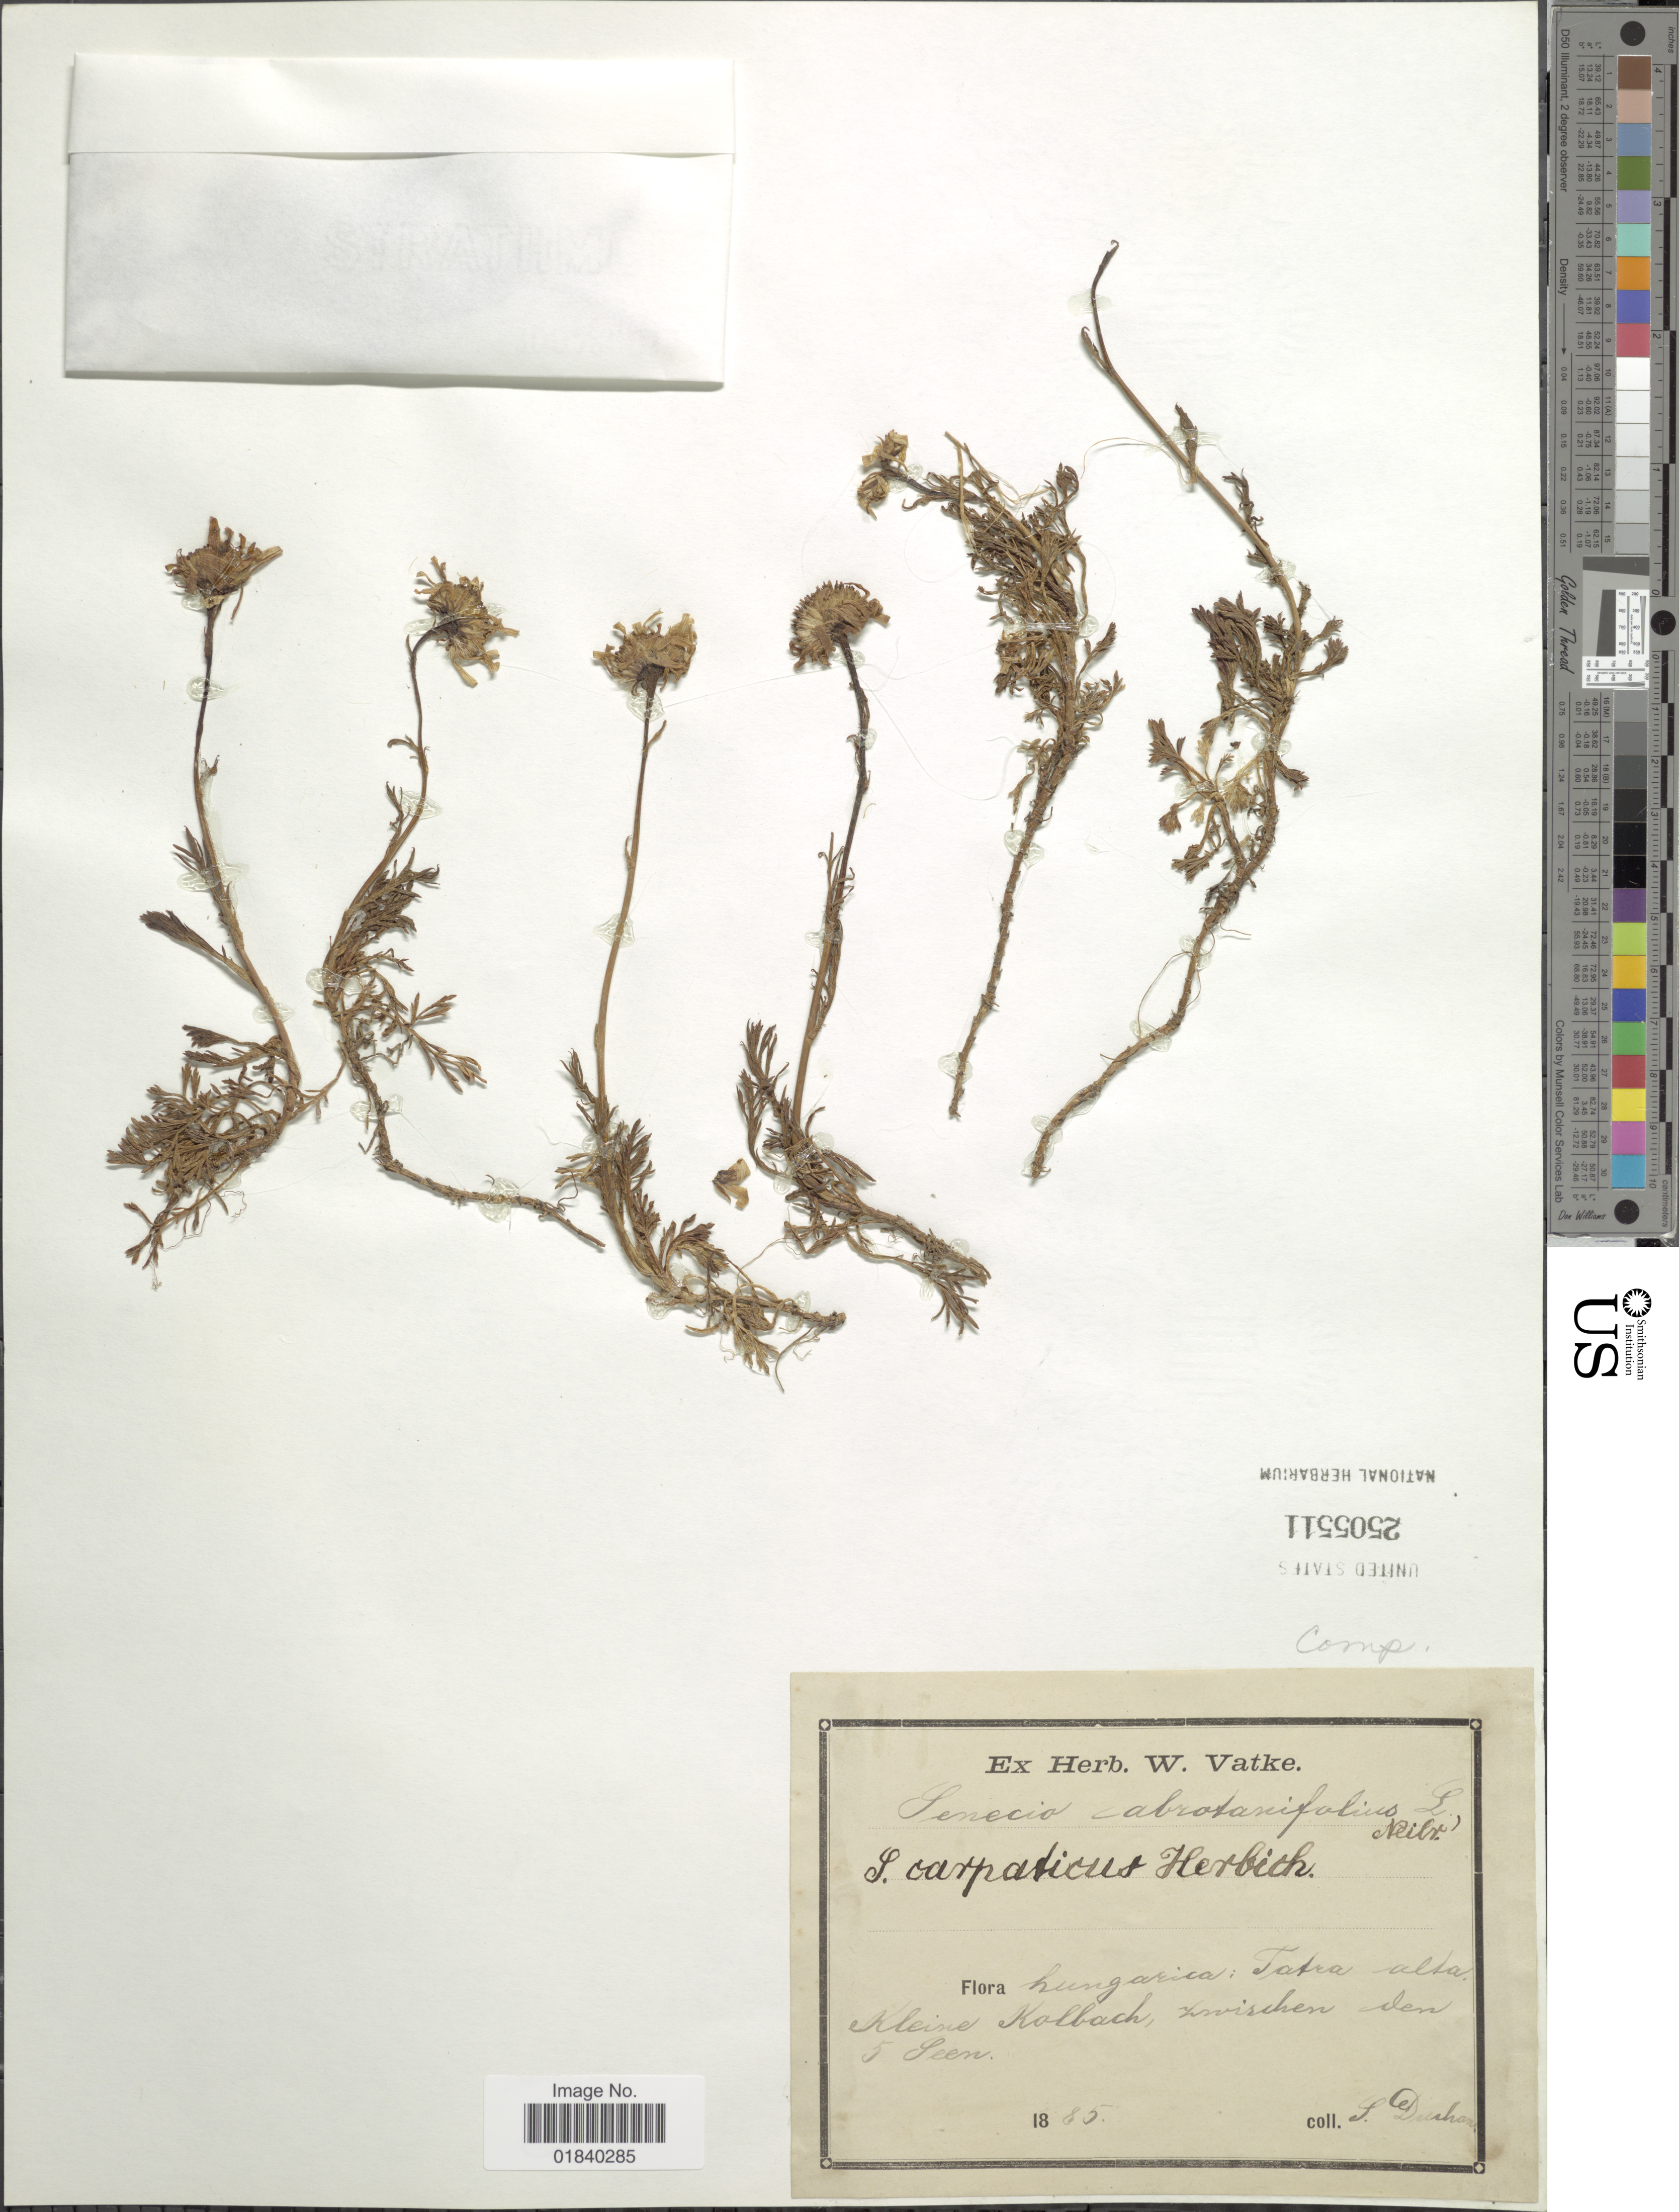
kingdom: Plantae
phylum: Tracheophyta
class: Magnoliopsida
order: Asterales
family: Asteraceae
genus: Jacobaea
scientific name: Jacobaea abrotanifolia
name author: (L.) Moench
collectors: S. Durham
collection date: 1885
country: Hungary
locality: Hungarica: Tatra alta. Kleine Kolbach, zwischen den 5 Seen [interpreted].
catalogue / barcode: US 2505511